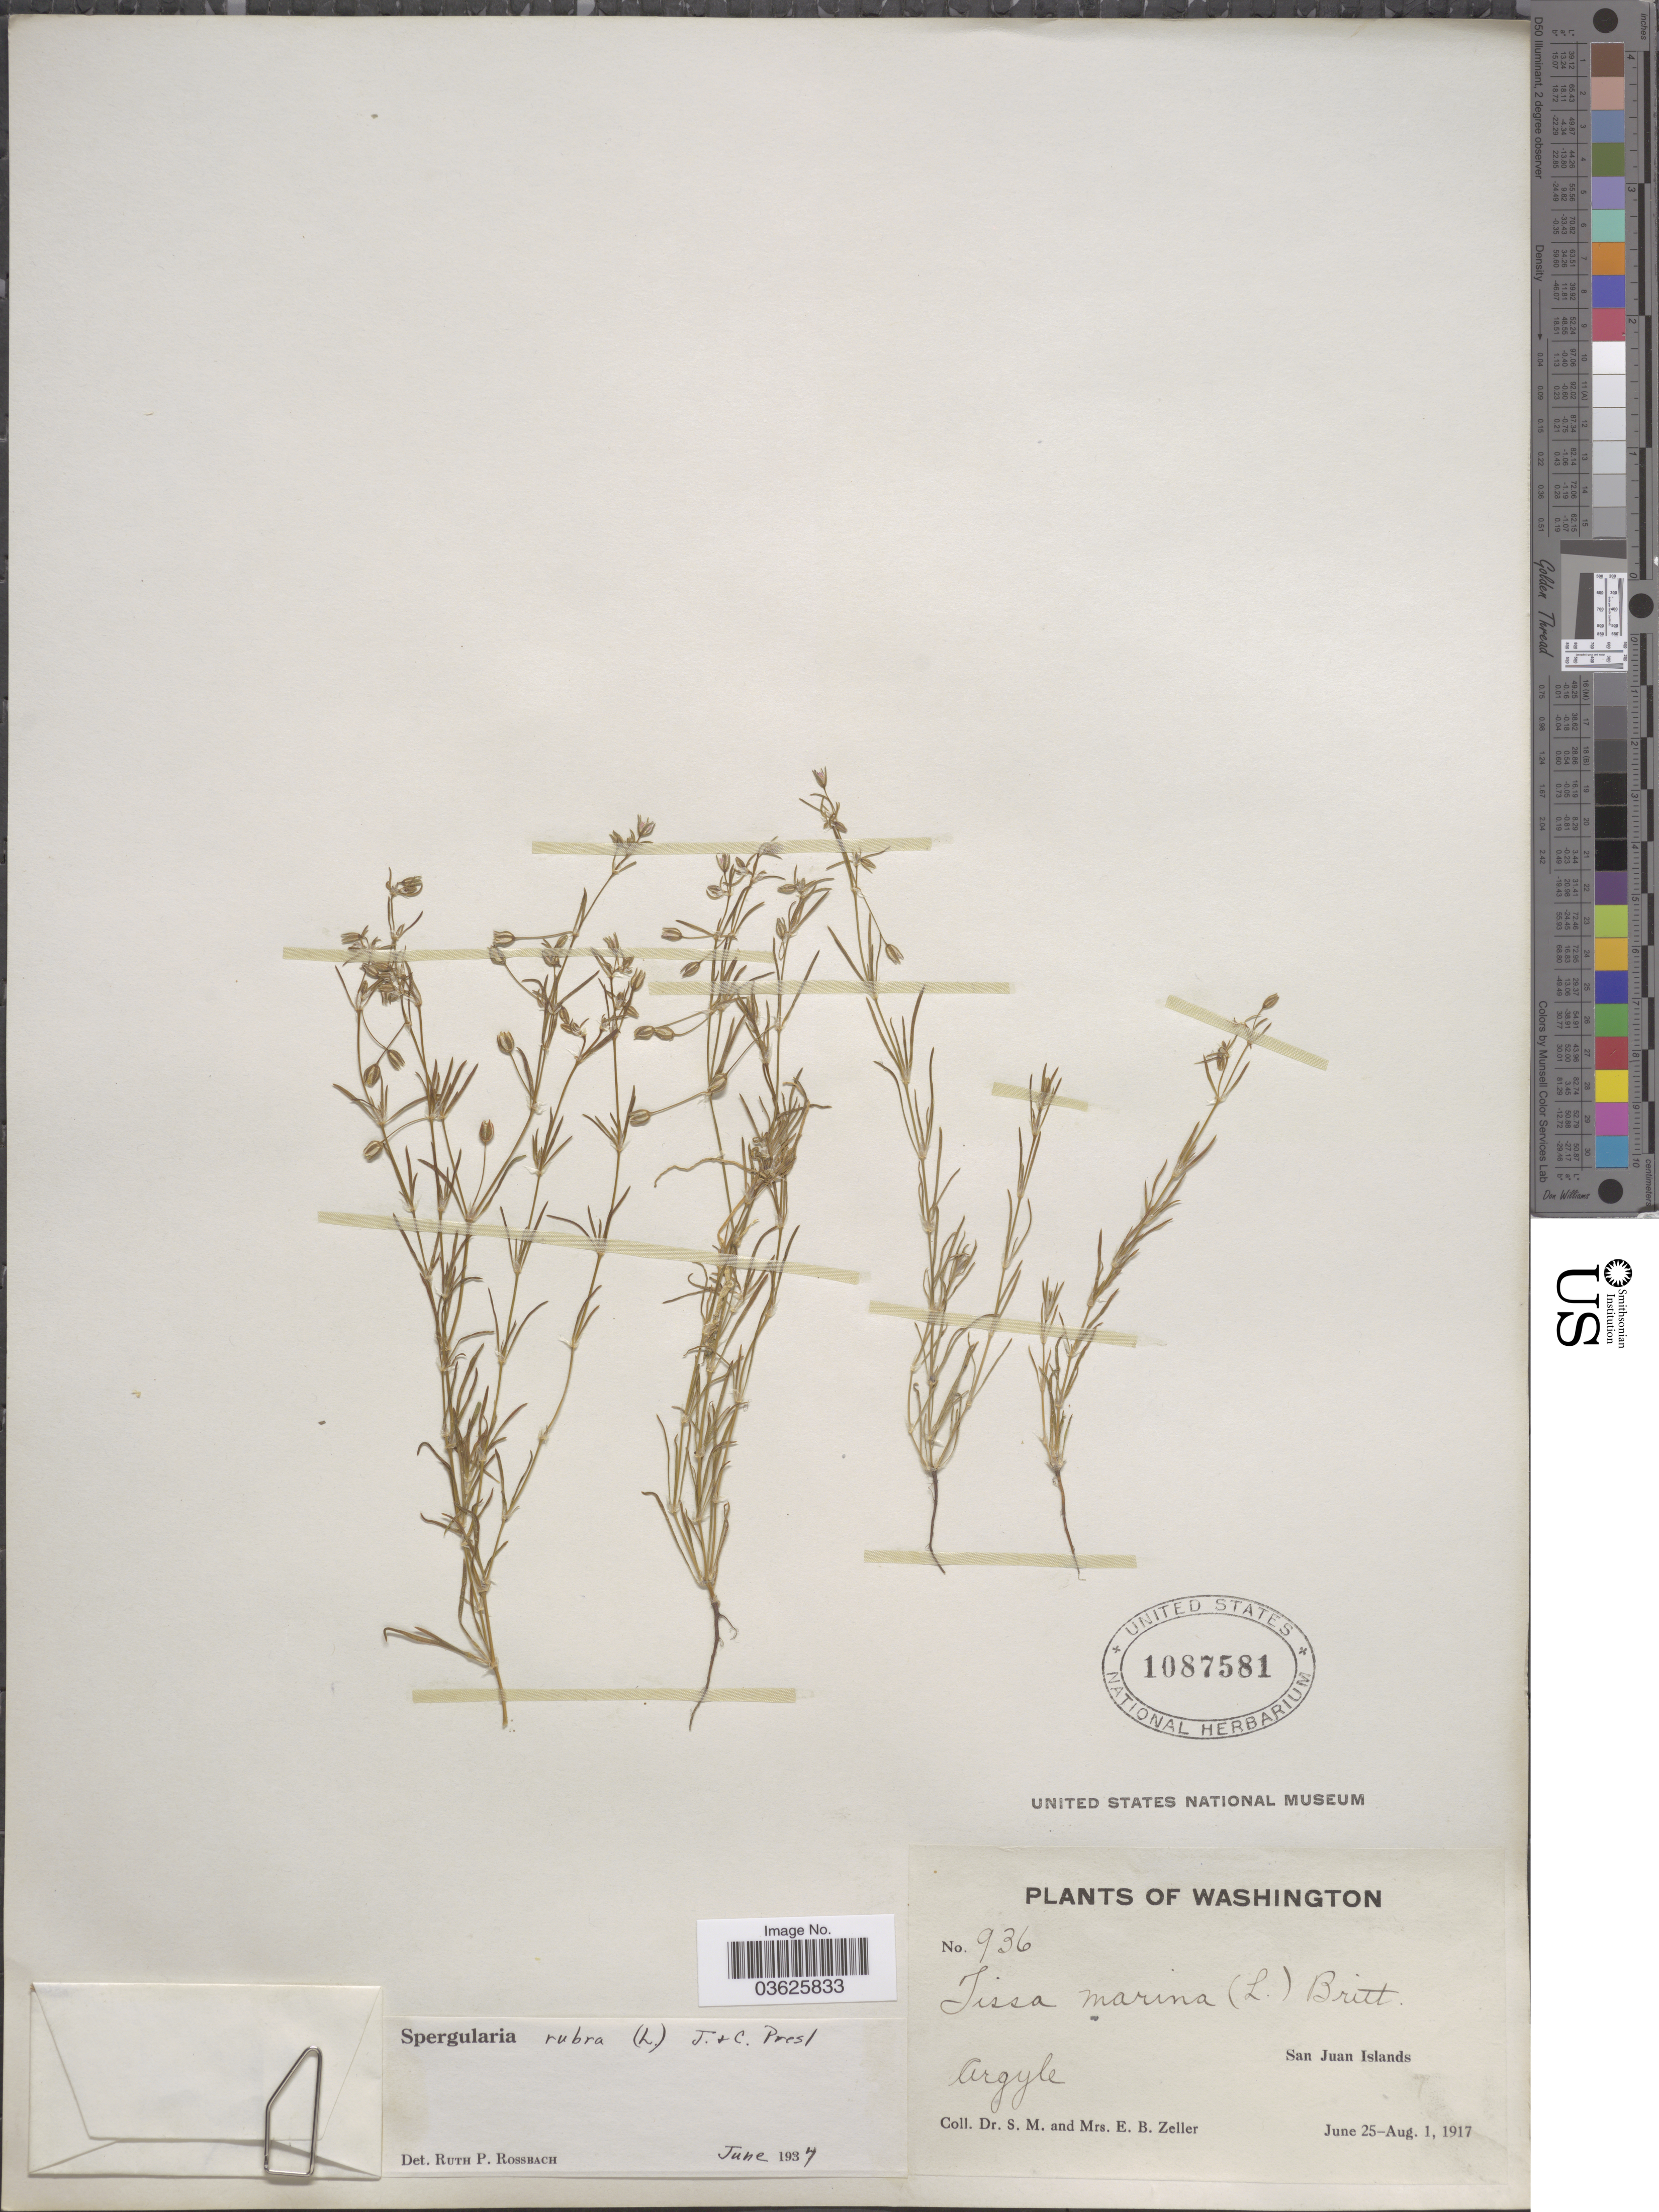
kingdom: Plantae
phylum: Tracheophyta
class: Magnoliopsida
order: Caryophyllales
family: Caryophyllaceae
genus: Spergularia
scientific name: Spergularia rubra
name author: (L.) J. Presl & C. Presl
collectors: S. Zeller & E. Zeller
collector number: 936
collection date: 1917-06-25/1917-08-01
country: United States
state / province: Washington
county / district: San Juan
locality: Argyle, San Juan Islands.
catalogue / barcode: US 1087581